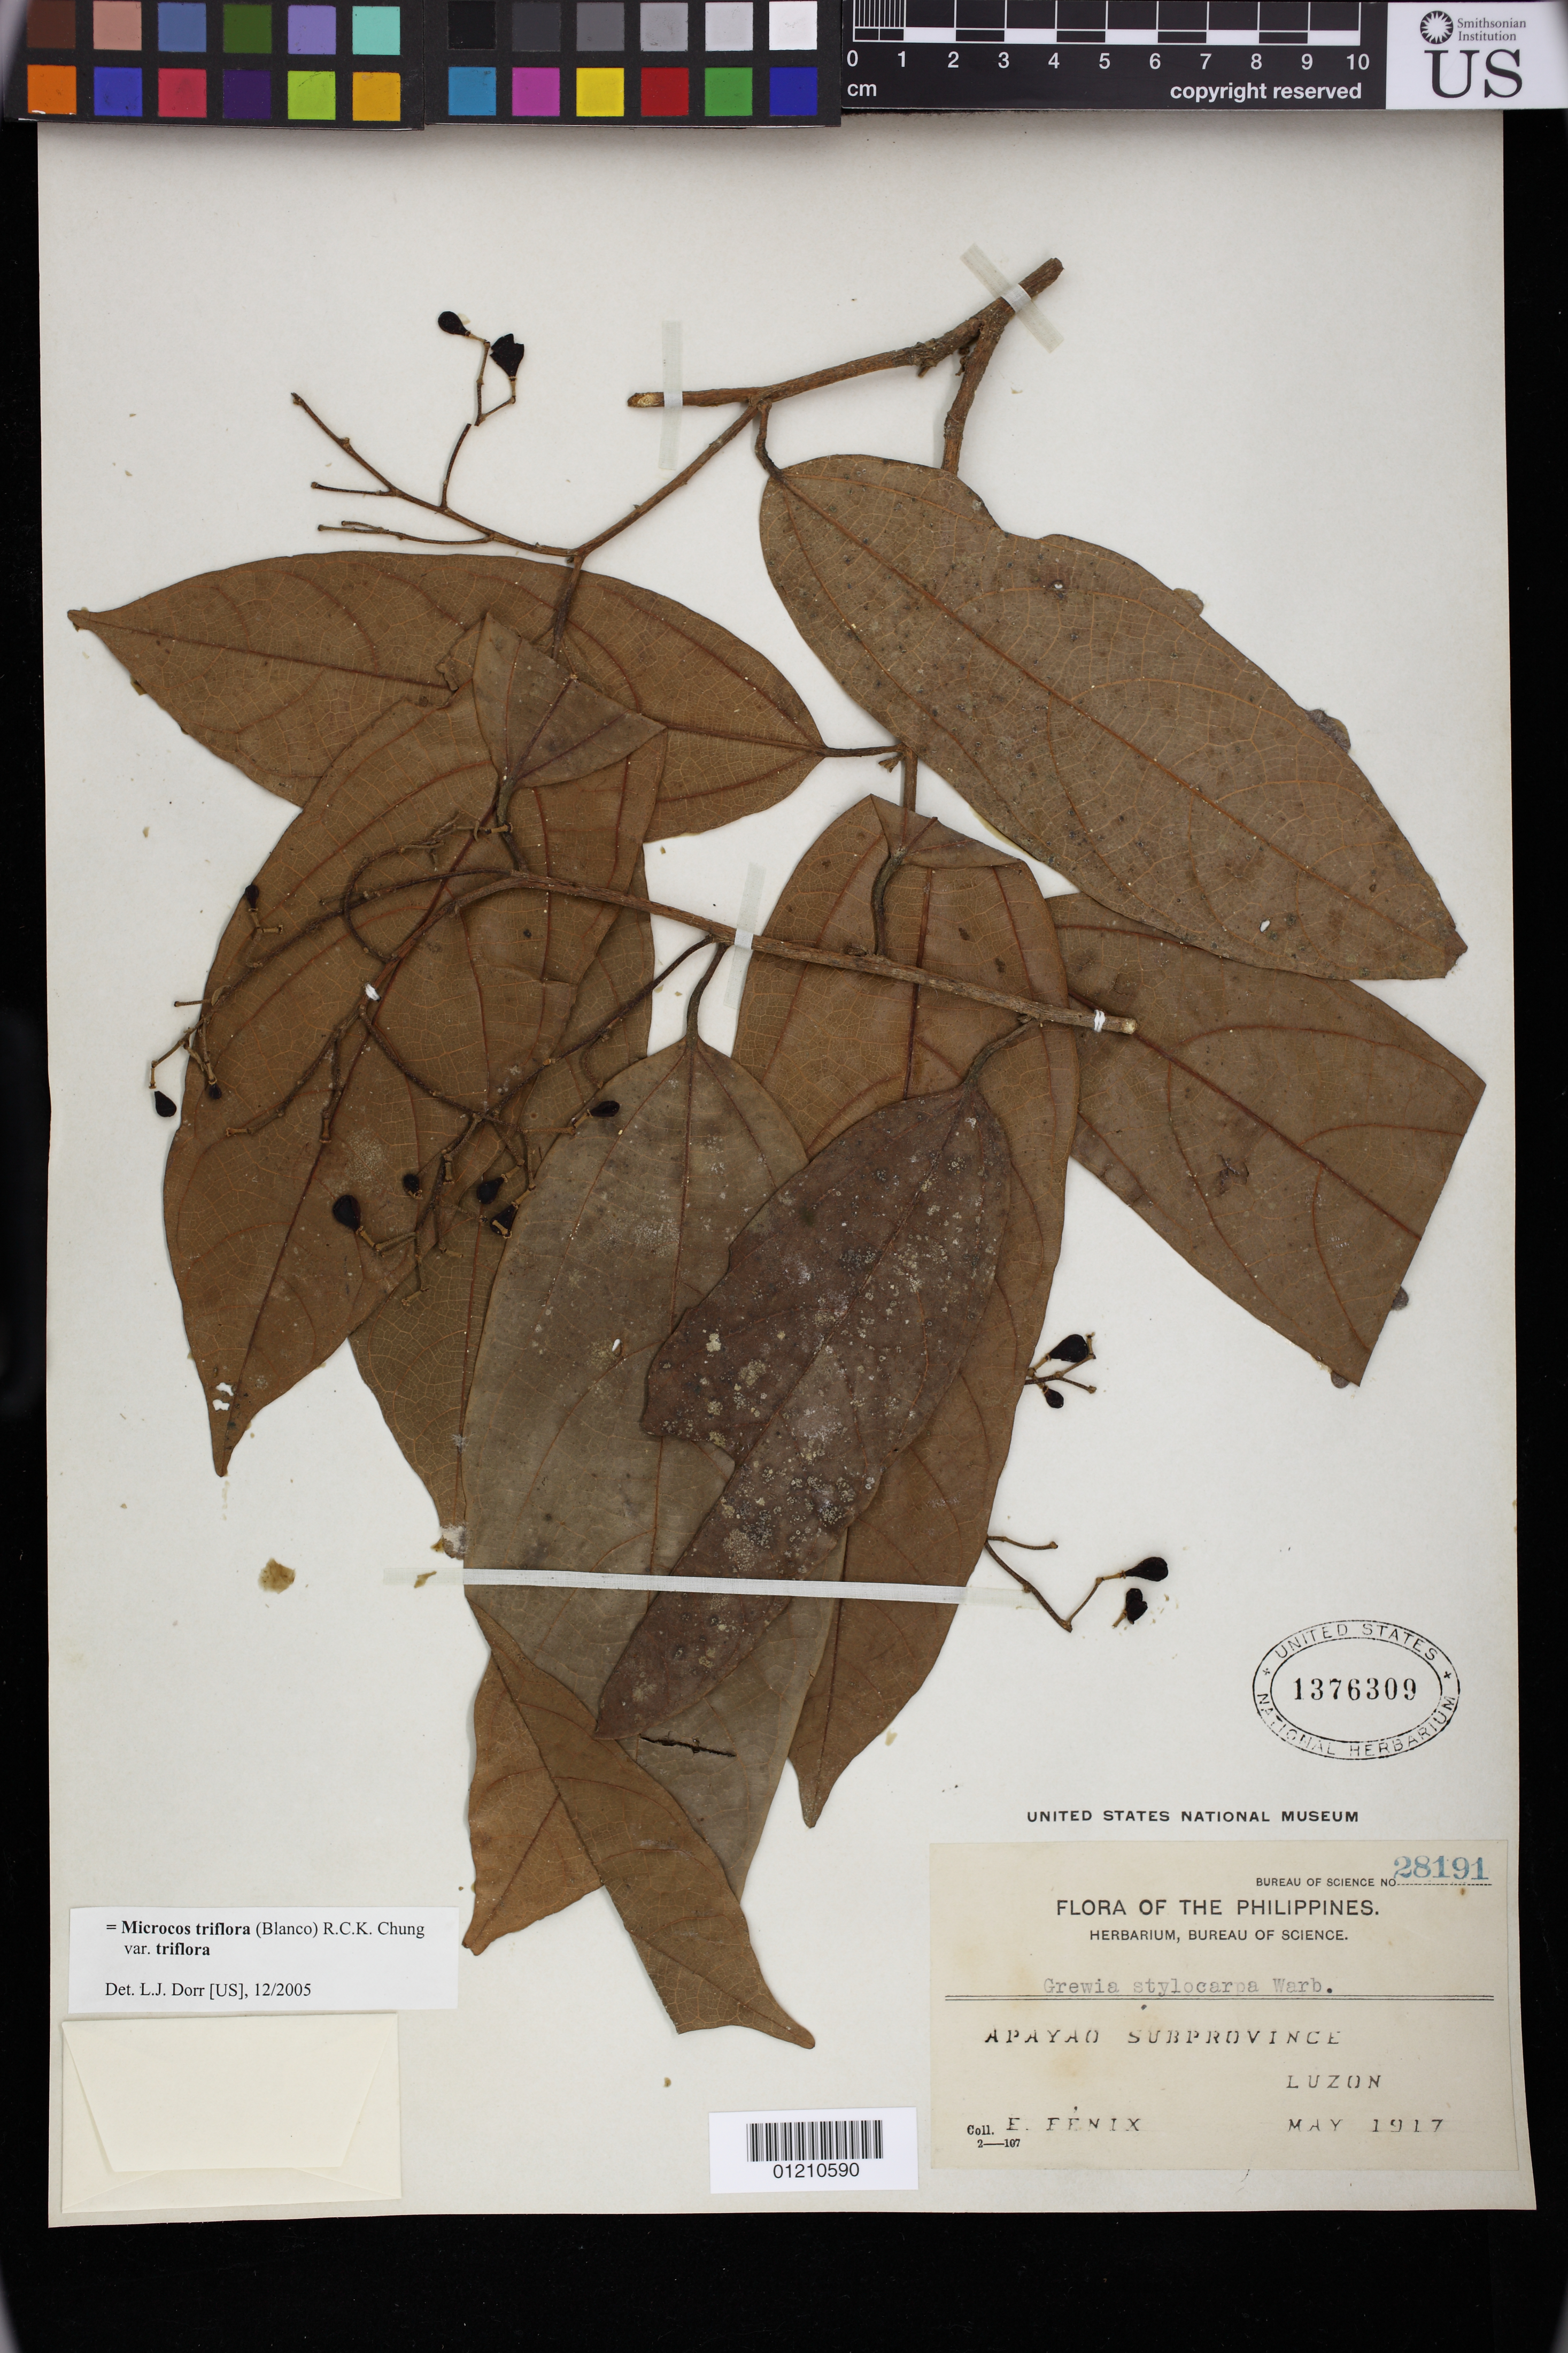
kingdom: Plantae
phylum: Tracheophyta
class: Magnoliopsida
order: Malvales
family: Malvaceae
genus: Microcos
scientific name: Microcos triflora var. triflora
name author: (Blanco) R.C.K. Chung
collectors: E. Fenix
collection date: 1917-05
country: Philippines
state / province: Cordillera (Administrative Region)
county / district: Cordillera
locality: Luzon. The Apayao.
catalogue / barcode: US 1376309